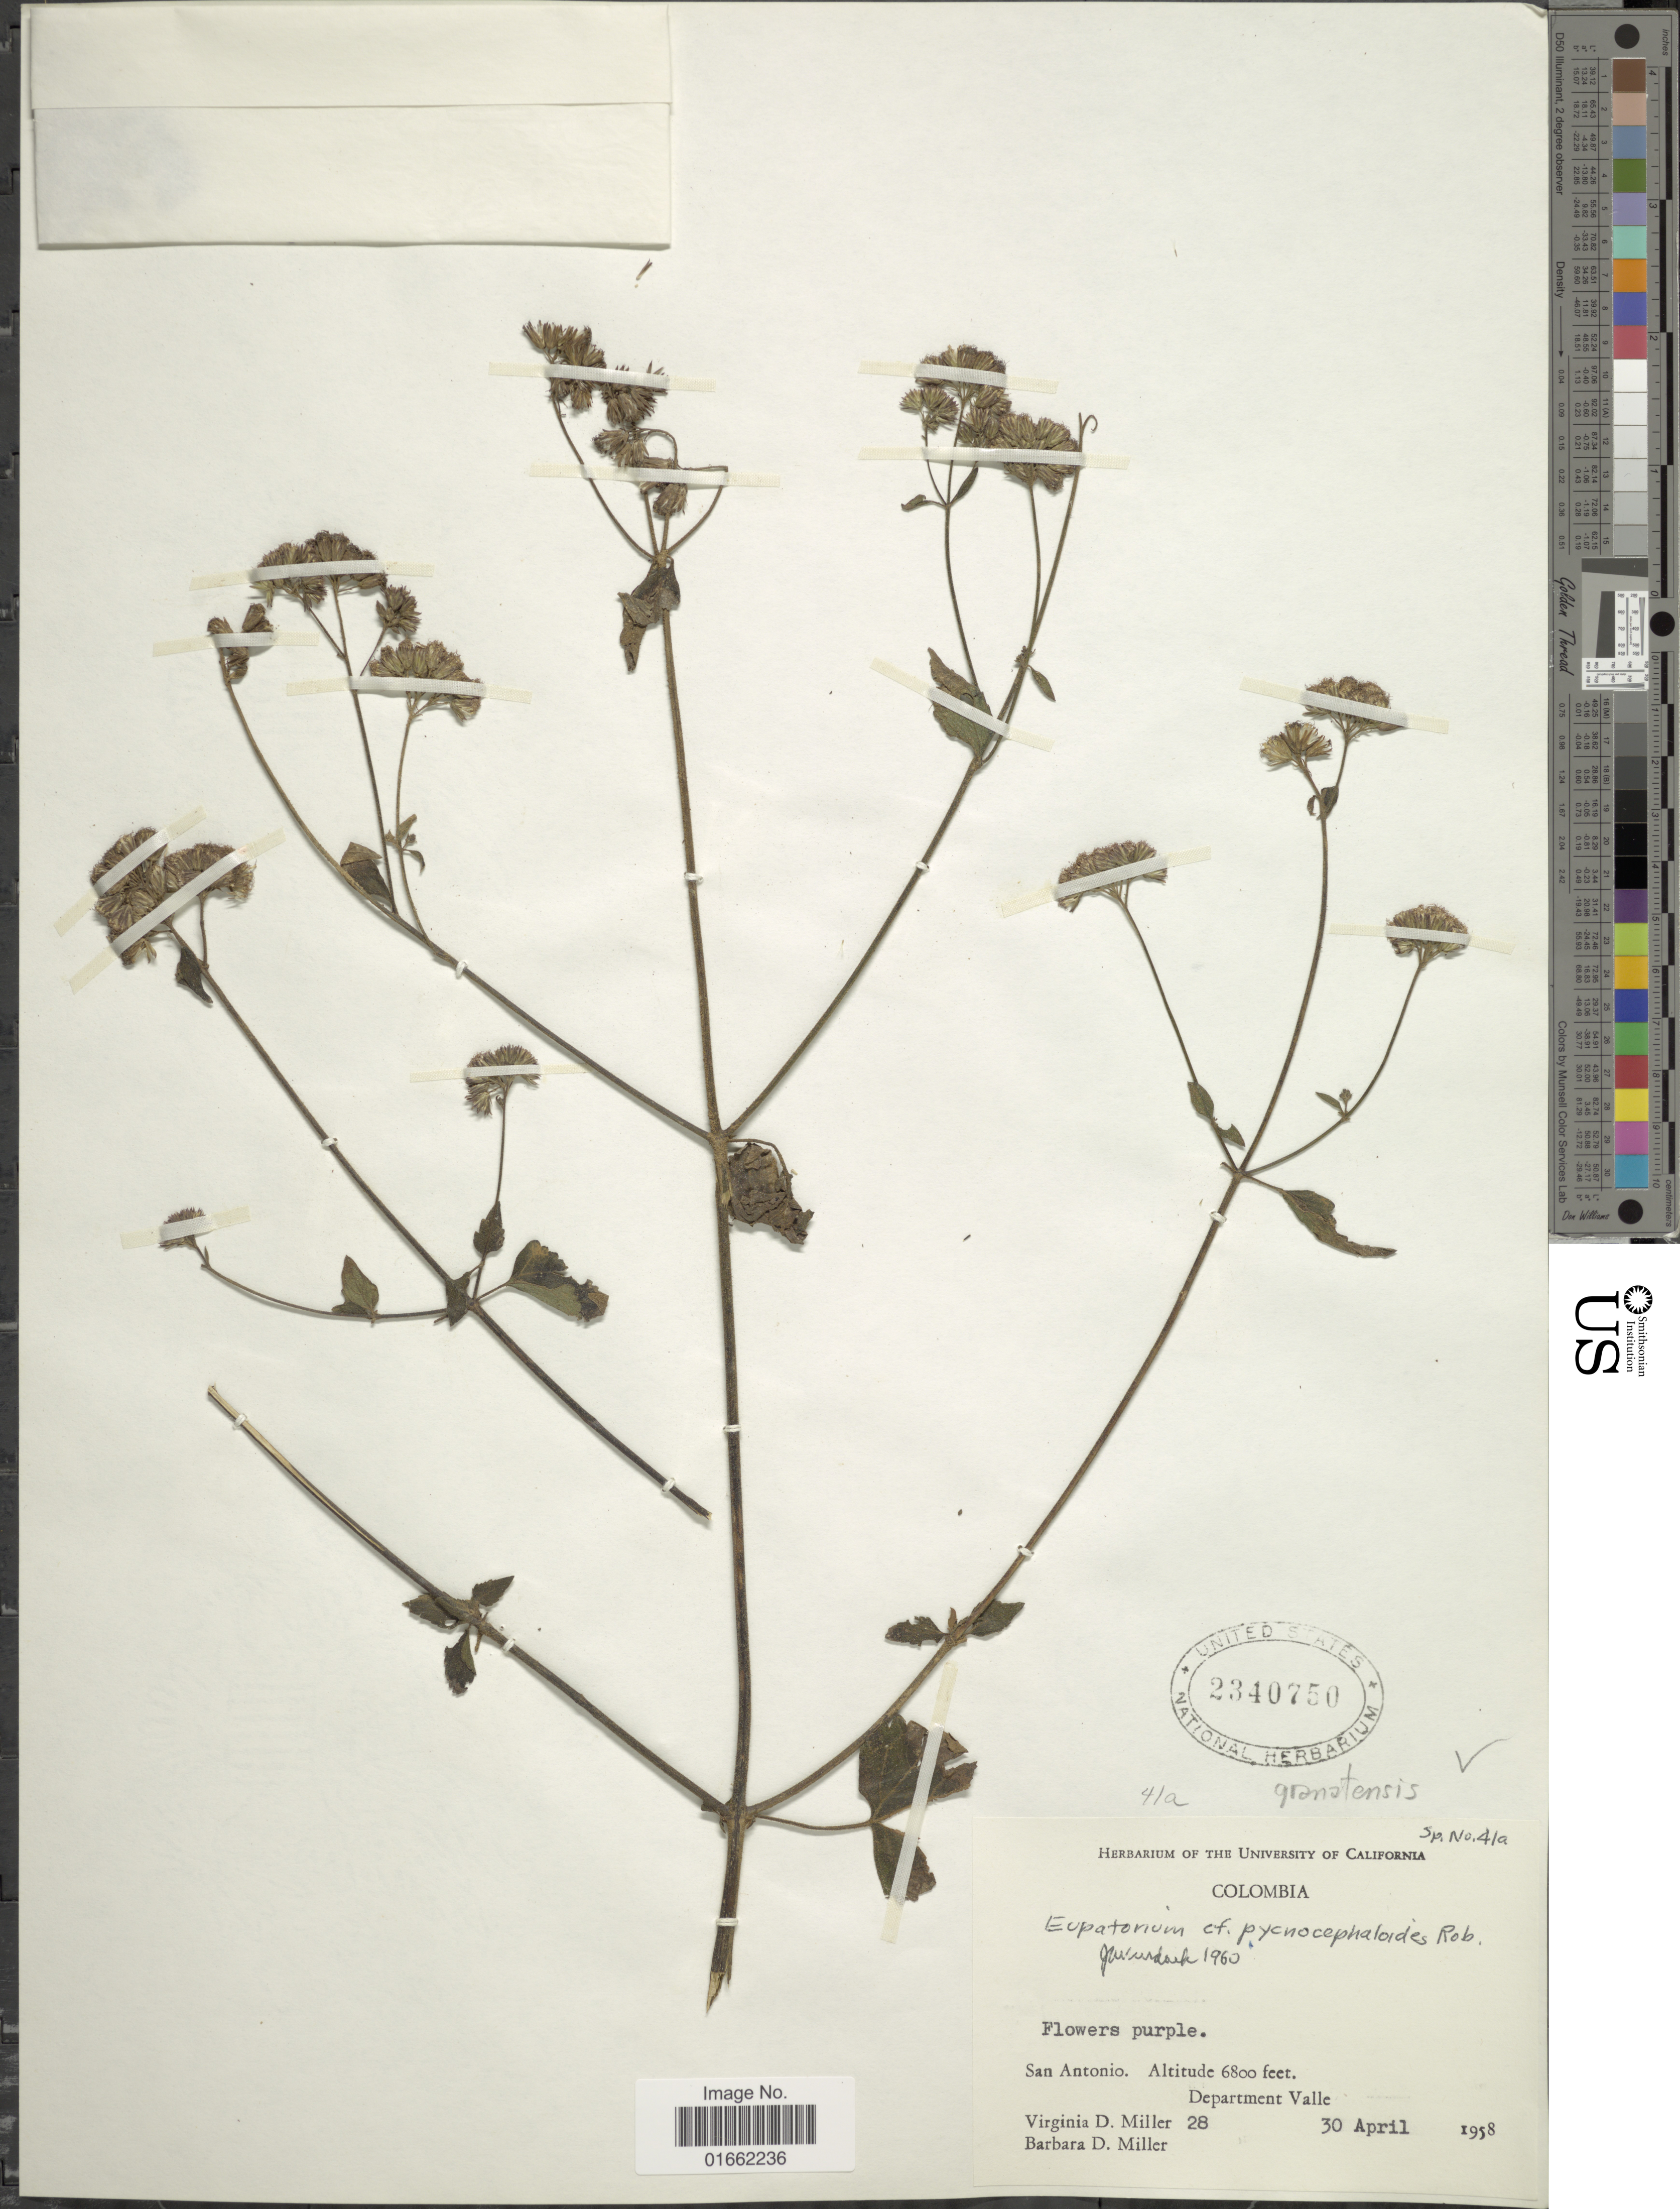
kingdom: Plantae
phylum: Tracheophyta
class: Magnoliopsida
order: Asterales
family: Asteraceae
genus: Fleischmannia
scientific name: Fleischmannia granatensis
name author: R.M. King & H. Rob.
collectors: V. D. Miller & B. D. Miller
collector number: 28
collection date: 1958-04-30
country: Colombia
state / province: Valle del Cauca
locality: San Antonio. Department Valle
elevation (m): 2073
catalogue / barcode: US 2340750